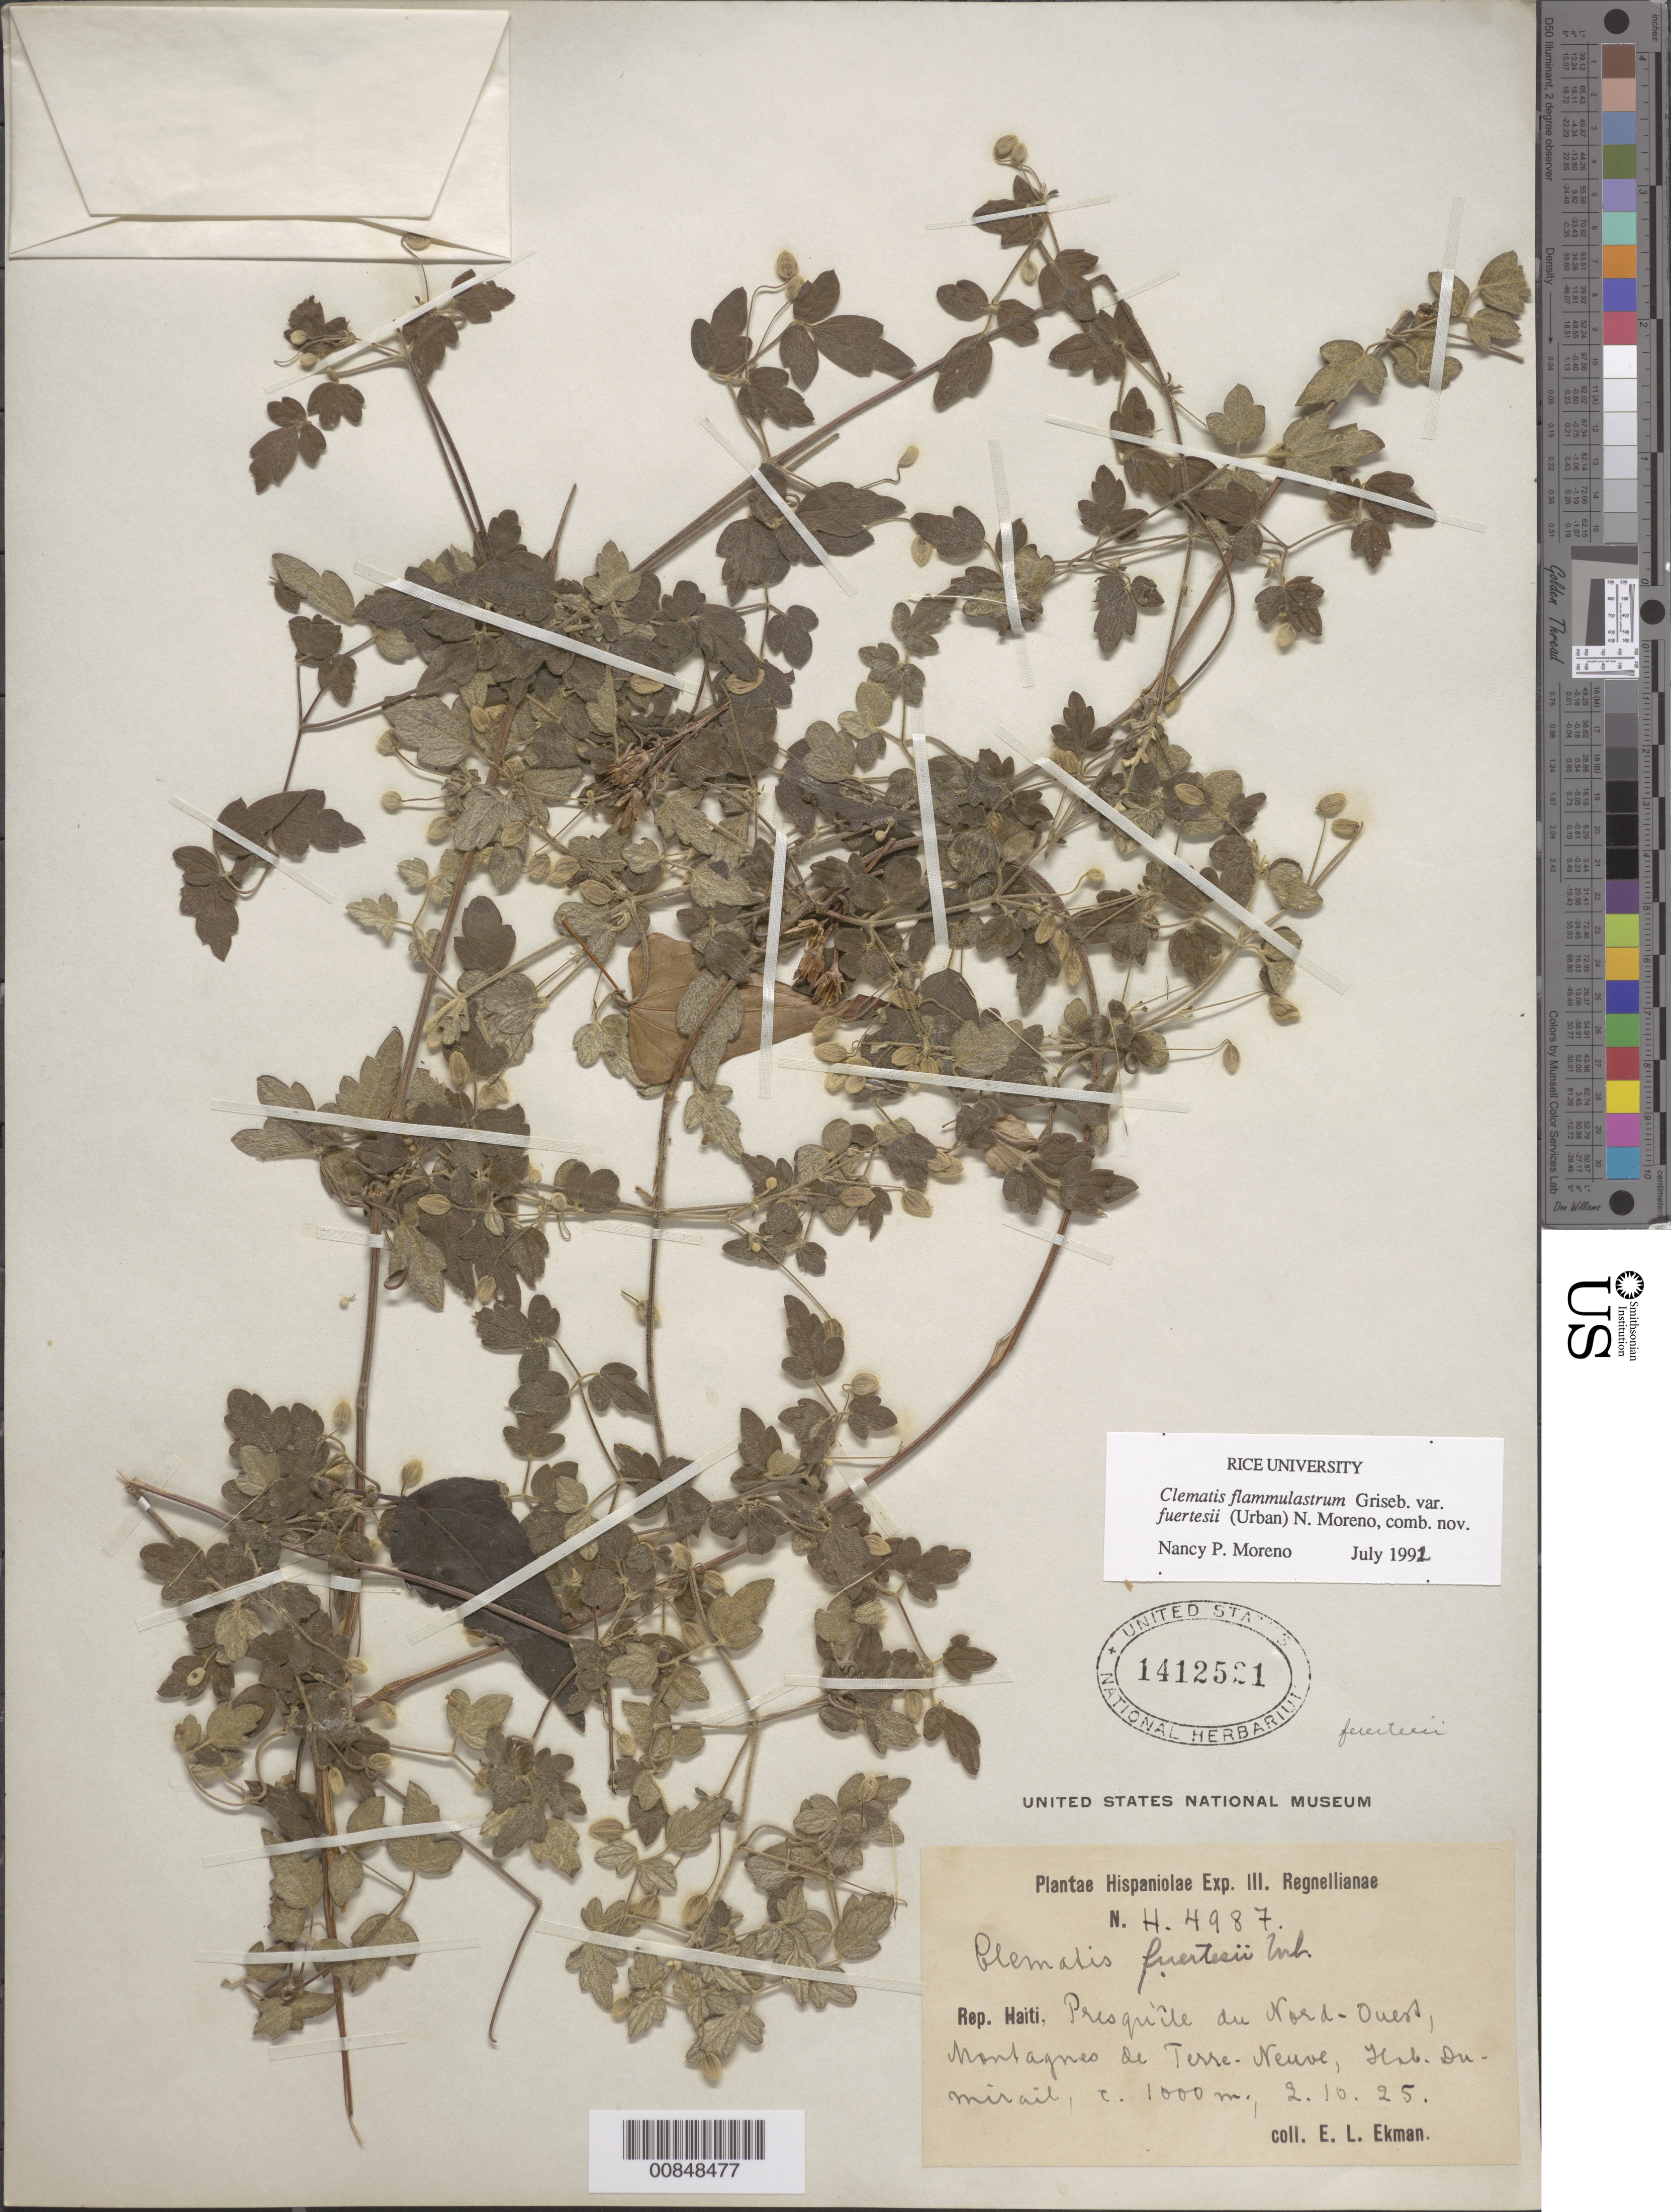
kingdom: Plantae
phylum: Tracheophyta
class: Magnoliopsida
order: Ranunculales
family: Ranunculaceae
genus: Clematis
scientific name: Clematis fuertesii var. fuertesii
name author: Urb.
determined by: Moreno, N. P.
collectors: E. L. Ekman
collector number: H 4987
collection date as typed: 02 Oct 1925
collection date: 1925-10-02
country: Haiti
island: Hispaniola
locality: Presqu'île du Nord-Ouest, Montagnes de Terre-Neuve, Hab. Du-mirail.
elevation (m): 1000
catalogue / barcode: US 1412521